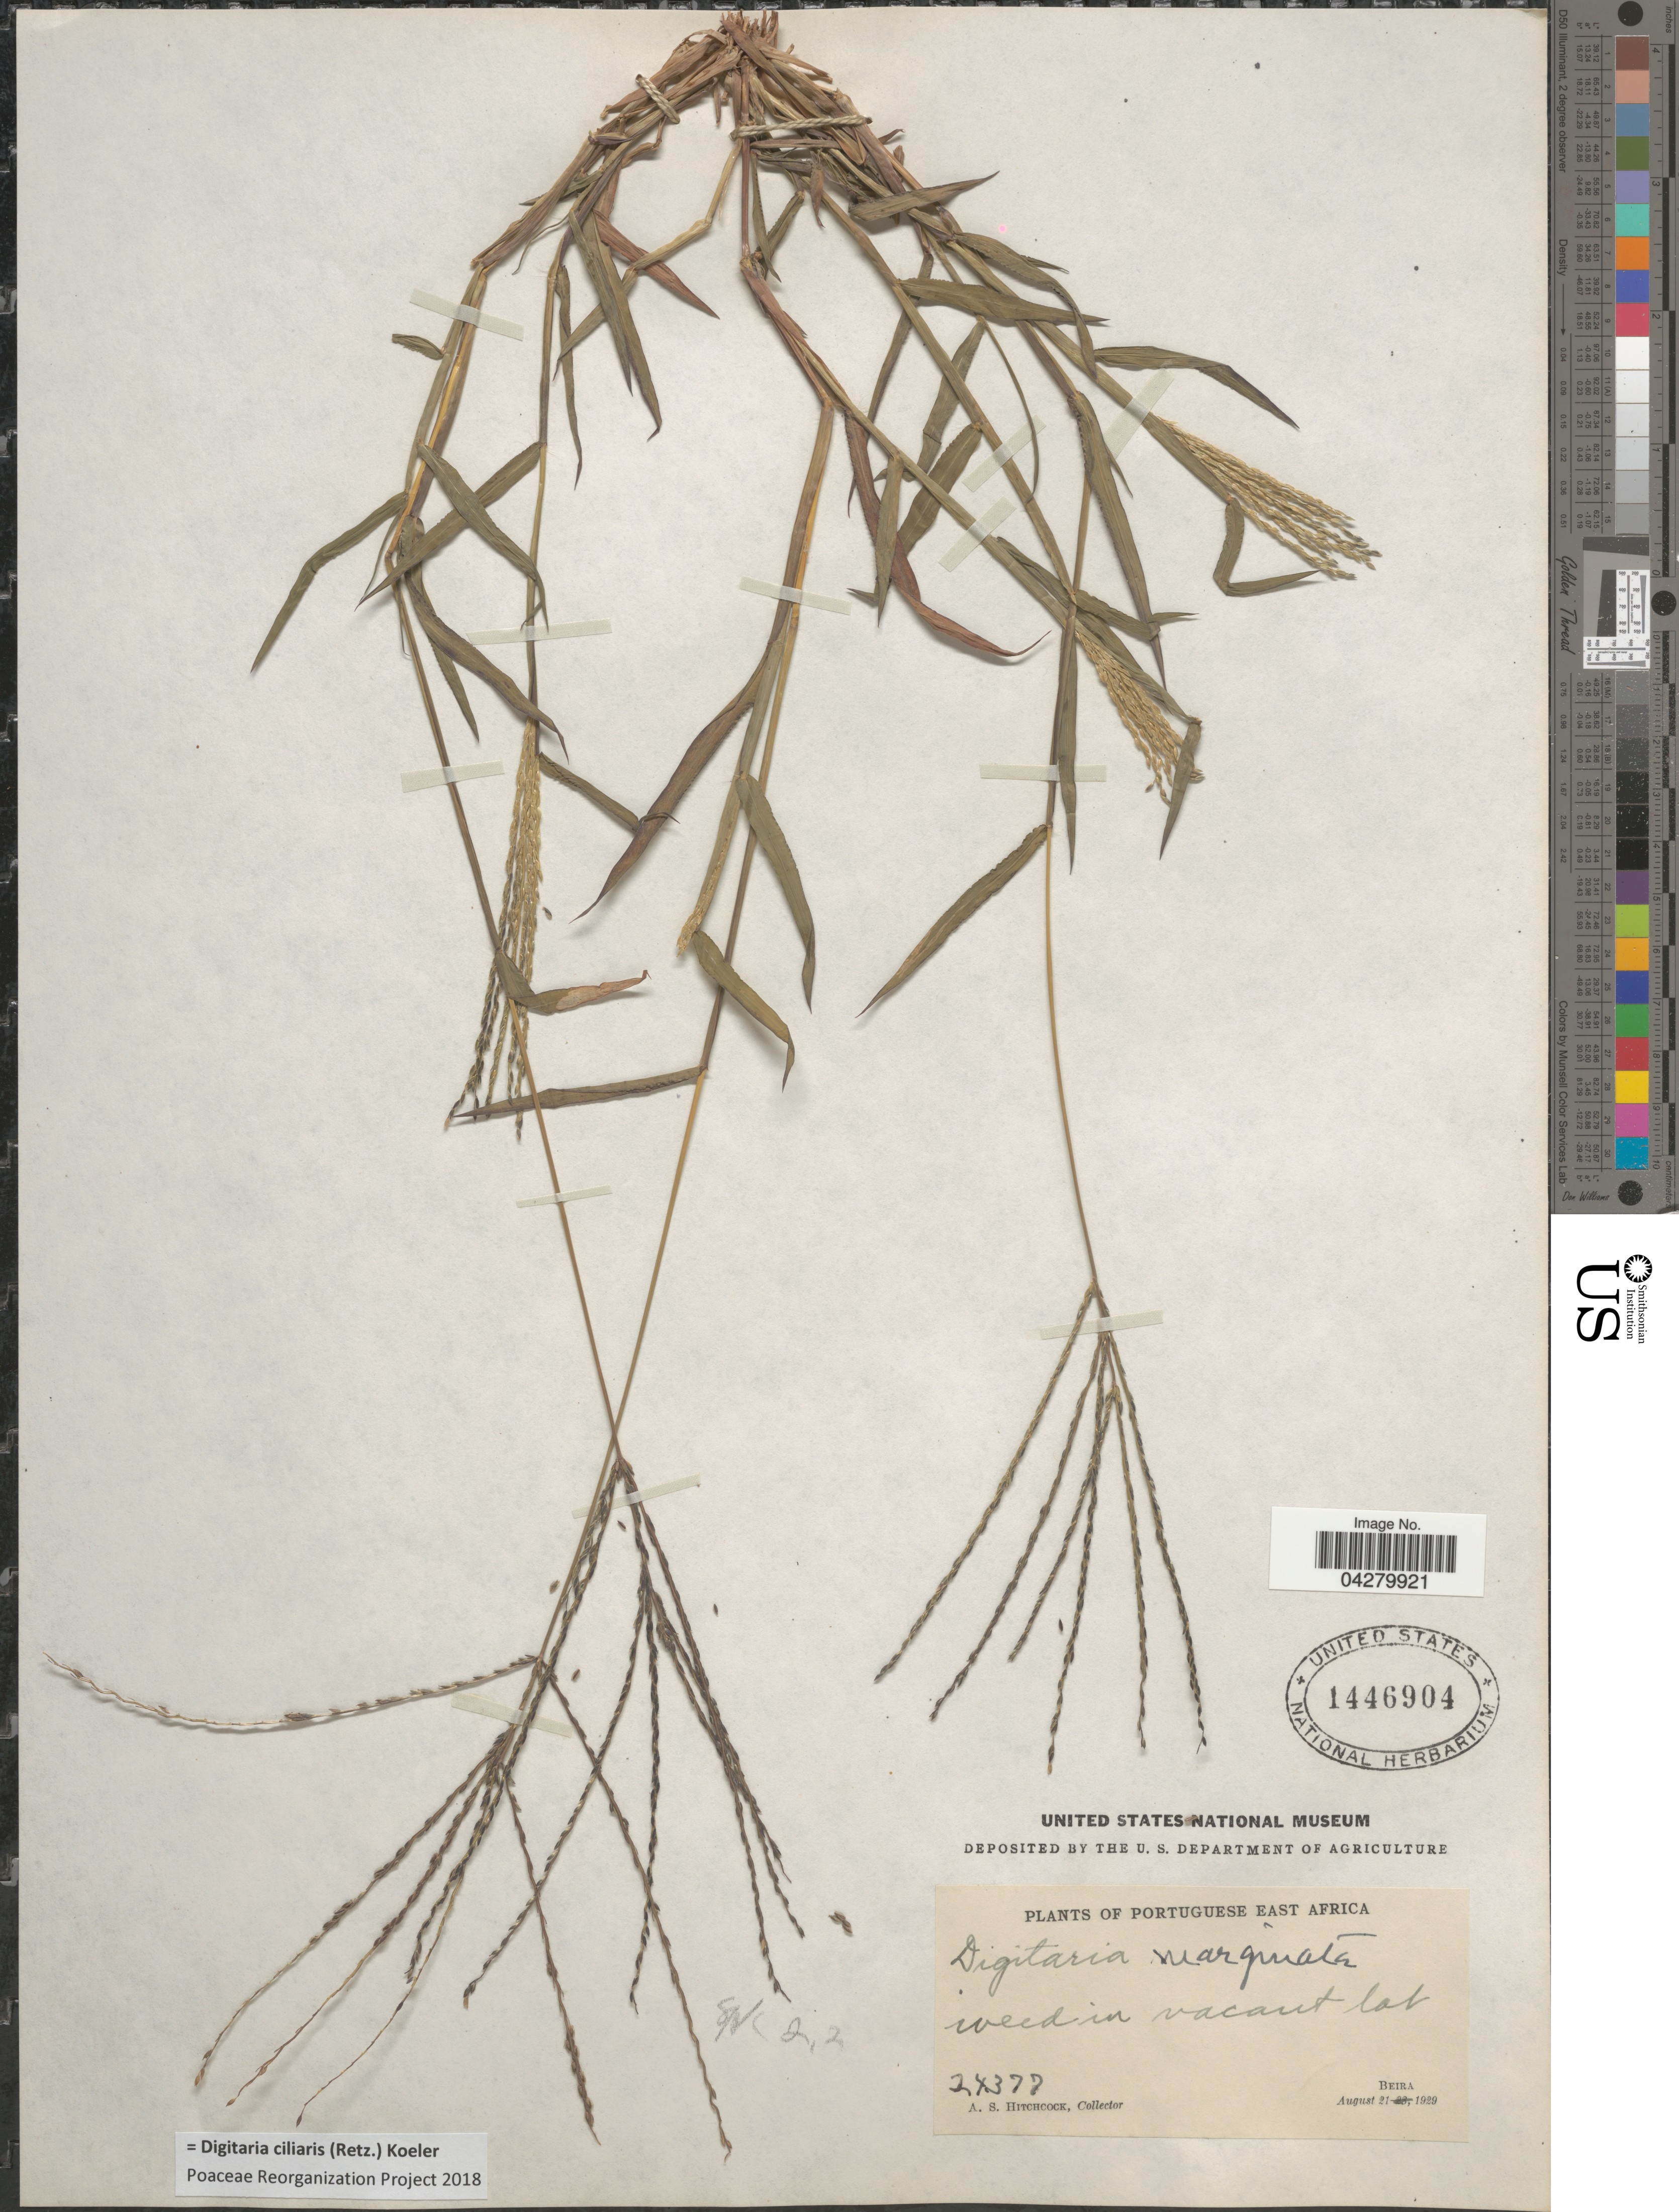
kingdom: Plantae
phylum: Tracheophyta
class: Liliopsida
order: Poales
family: Poaceae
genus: Digitaria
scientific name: Digitaria ciliaris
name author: (Retz.) Koeler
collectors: A. S. Hitchcock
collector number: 24377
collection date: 1929-08-21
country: Mozambique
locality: Portuguese East Africa. Beira.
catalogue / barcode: US 1446904